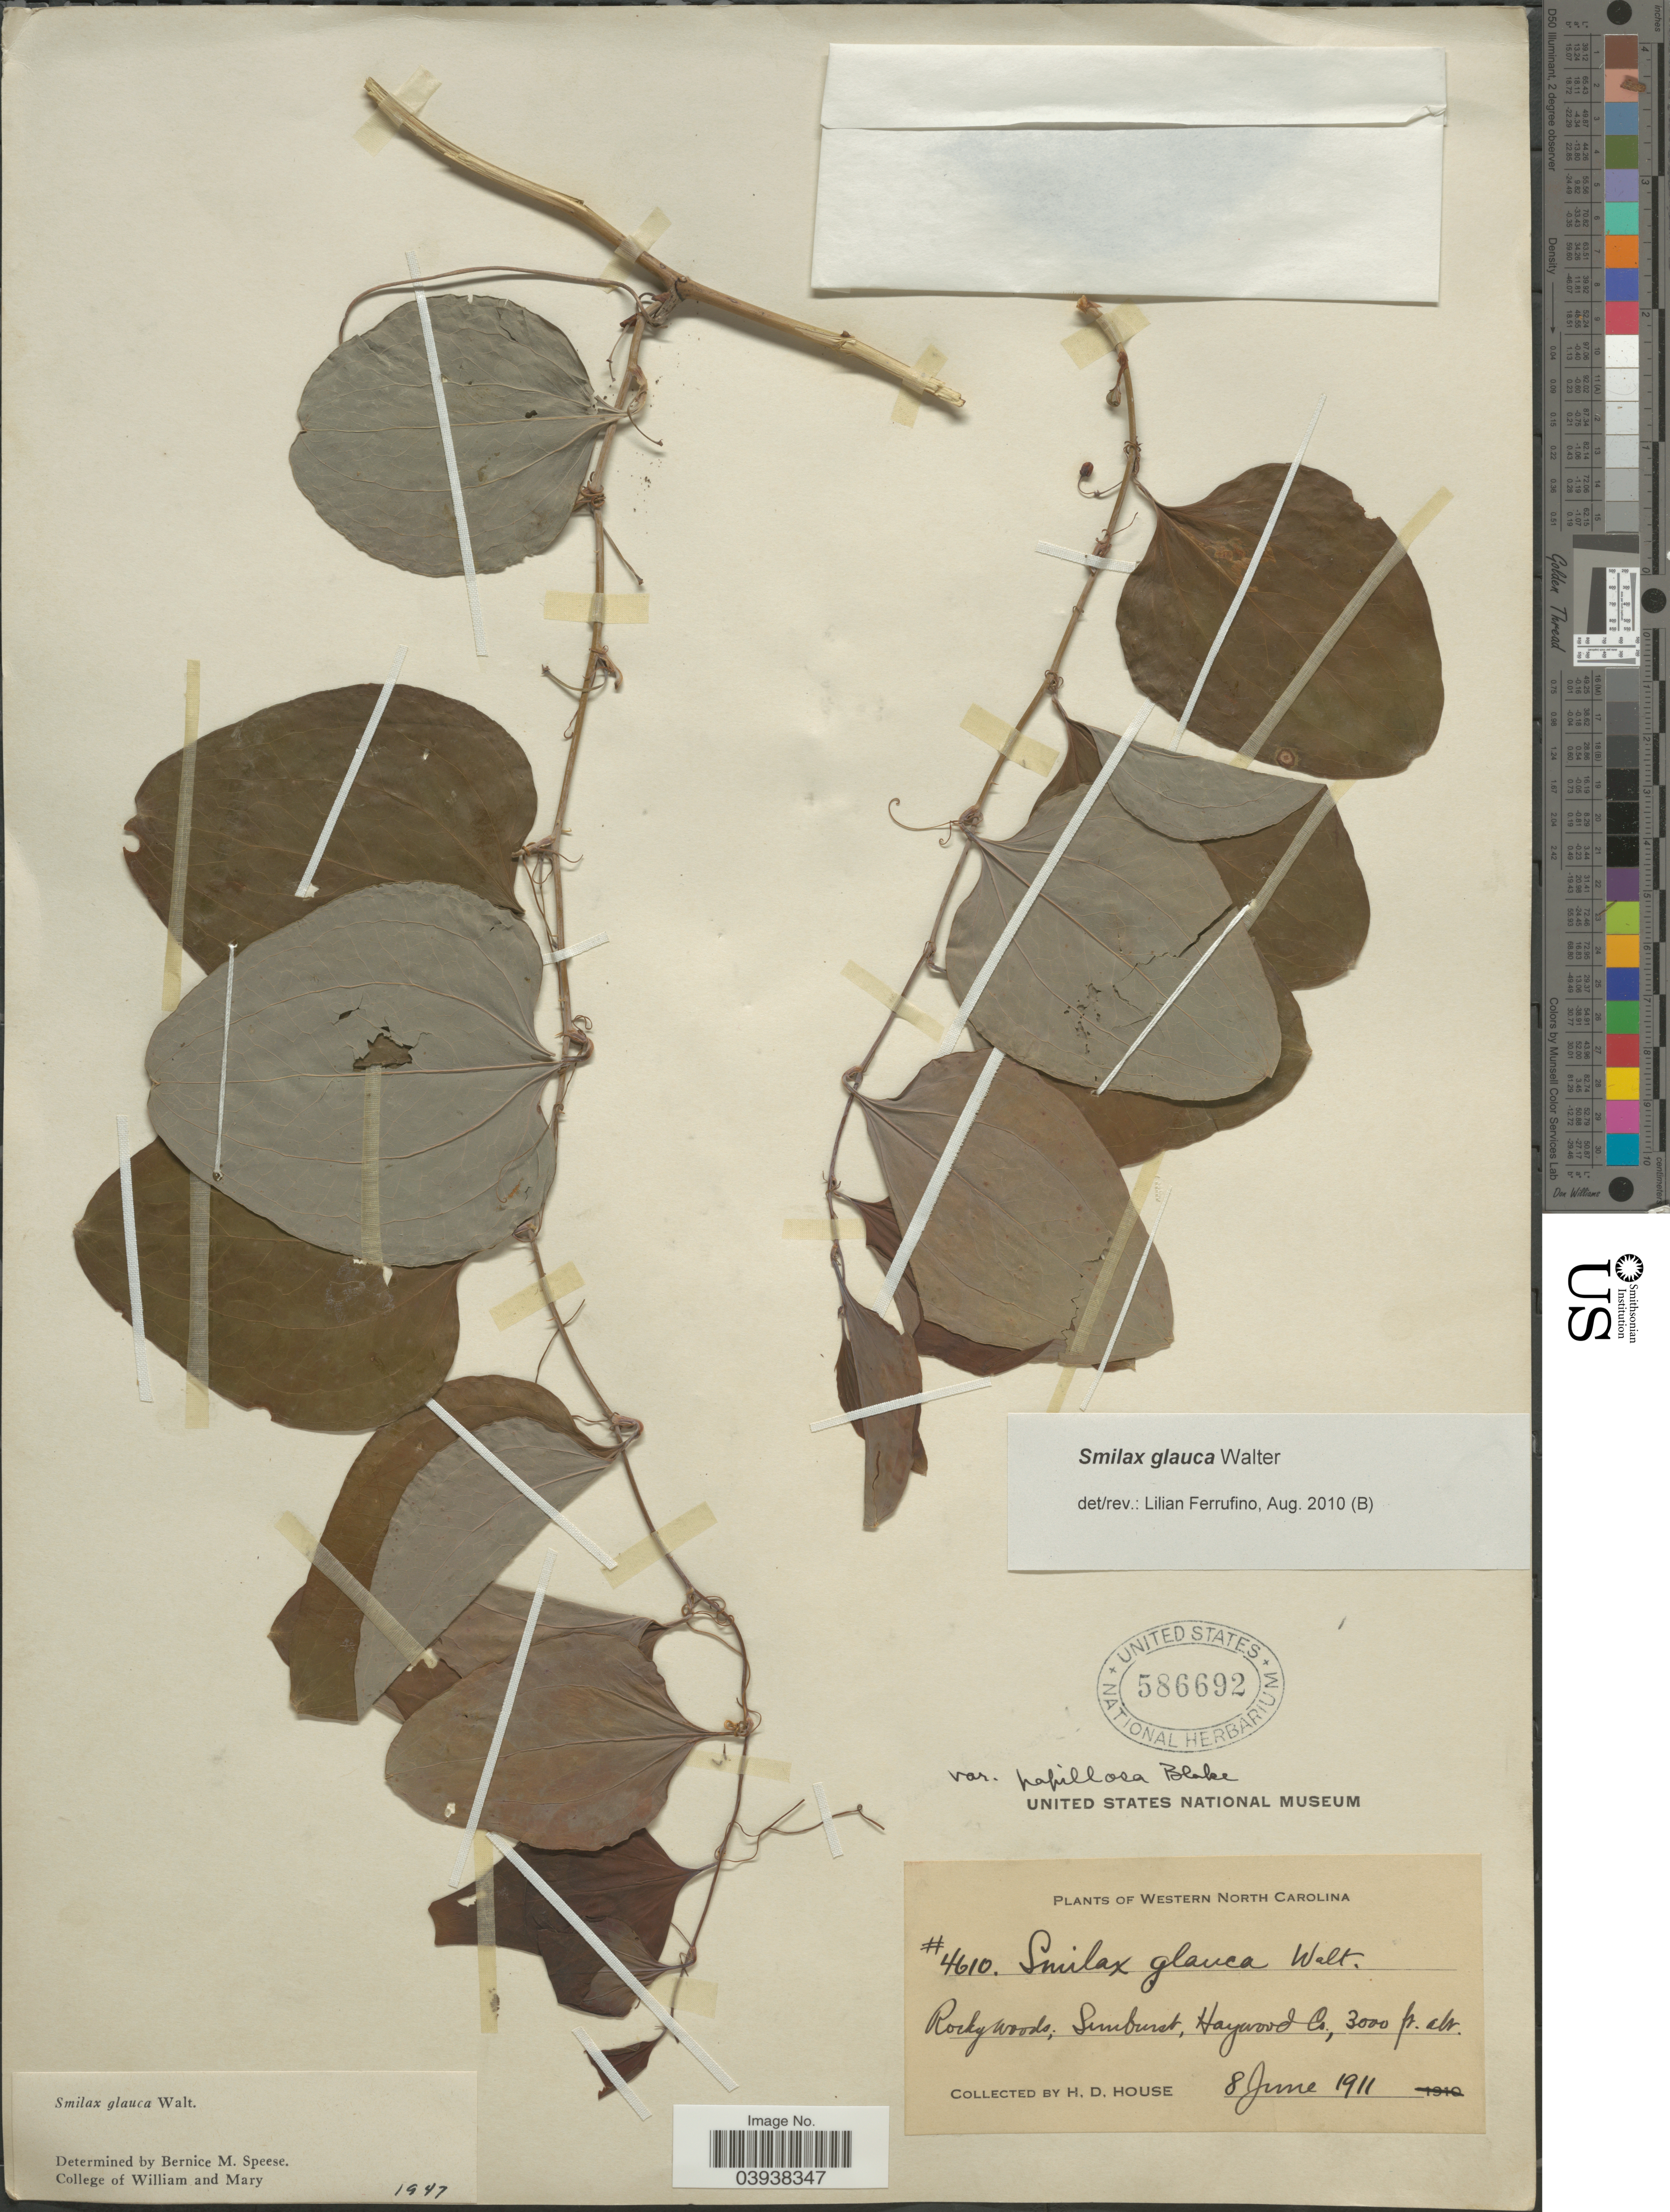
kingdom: Plantae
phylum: Tracheophyta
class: Liliopsida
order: Liliales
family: Smilacaceae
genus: Smilax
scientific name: Smilax glauca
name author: Walter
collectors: H. D. House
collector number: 4610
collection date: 1911-06-08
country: United States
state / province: North Carolina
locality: Western North Carolina. Rocky woods, Sunburst, Haywood Co.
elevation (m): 914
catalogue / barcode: US 586692